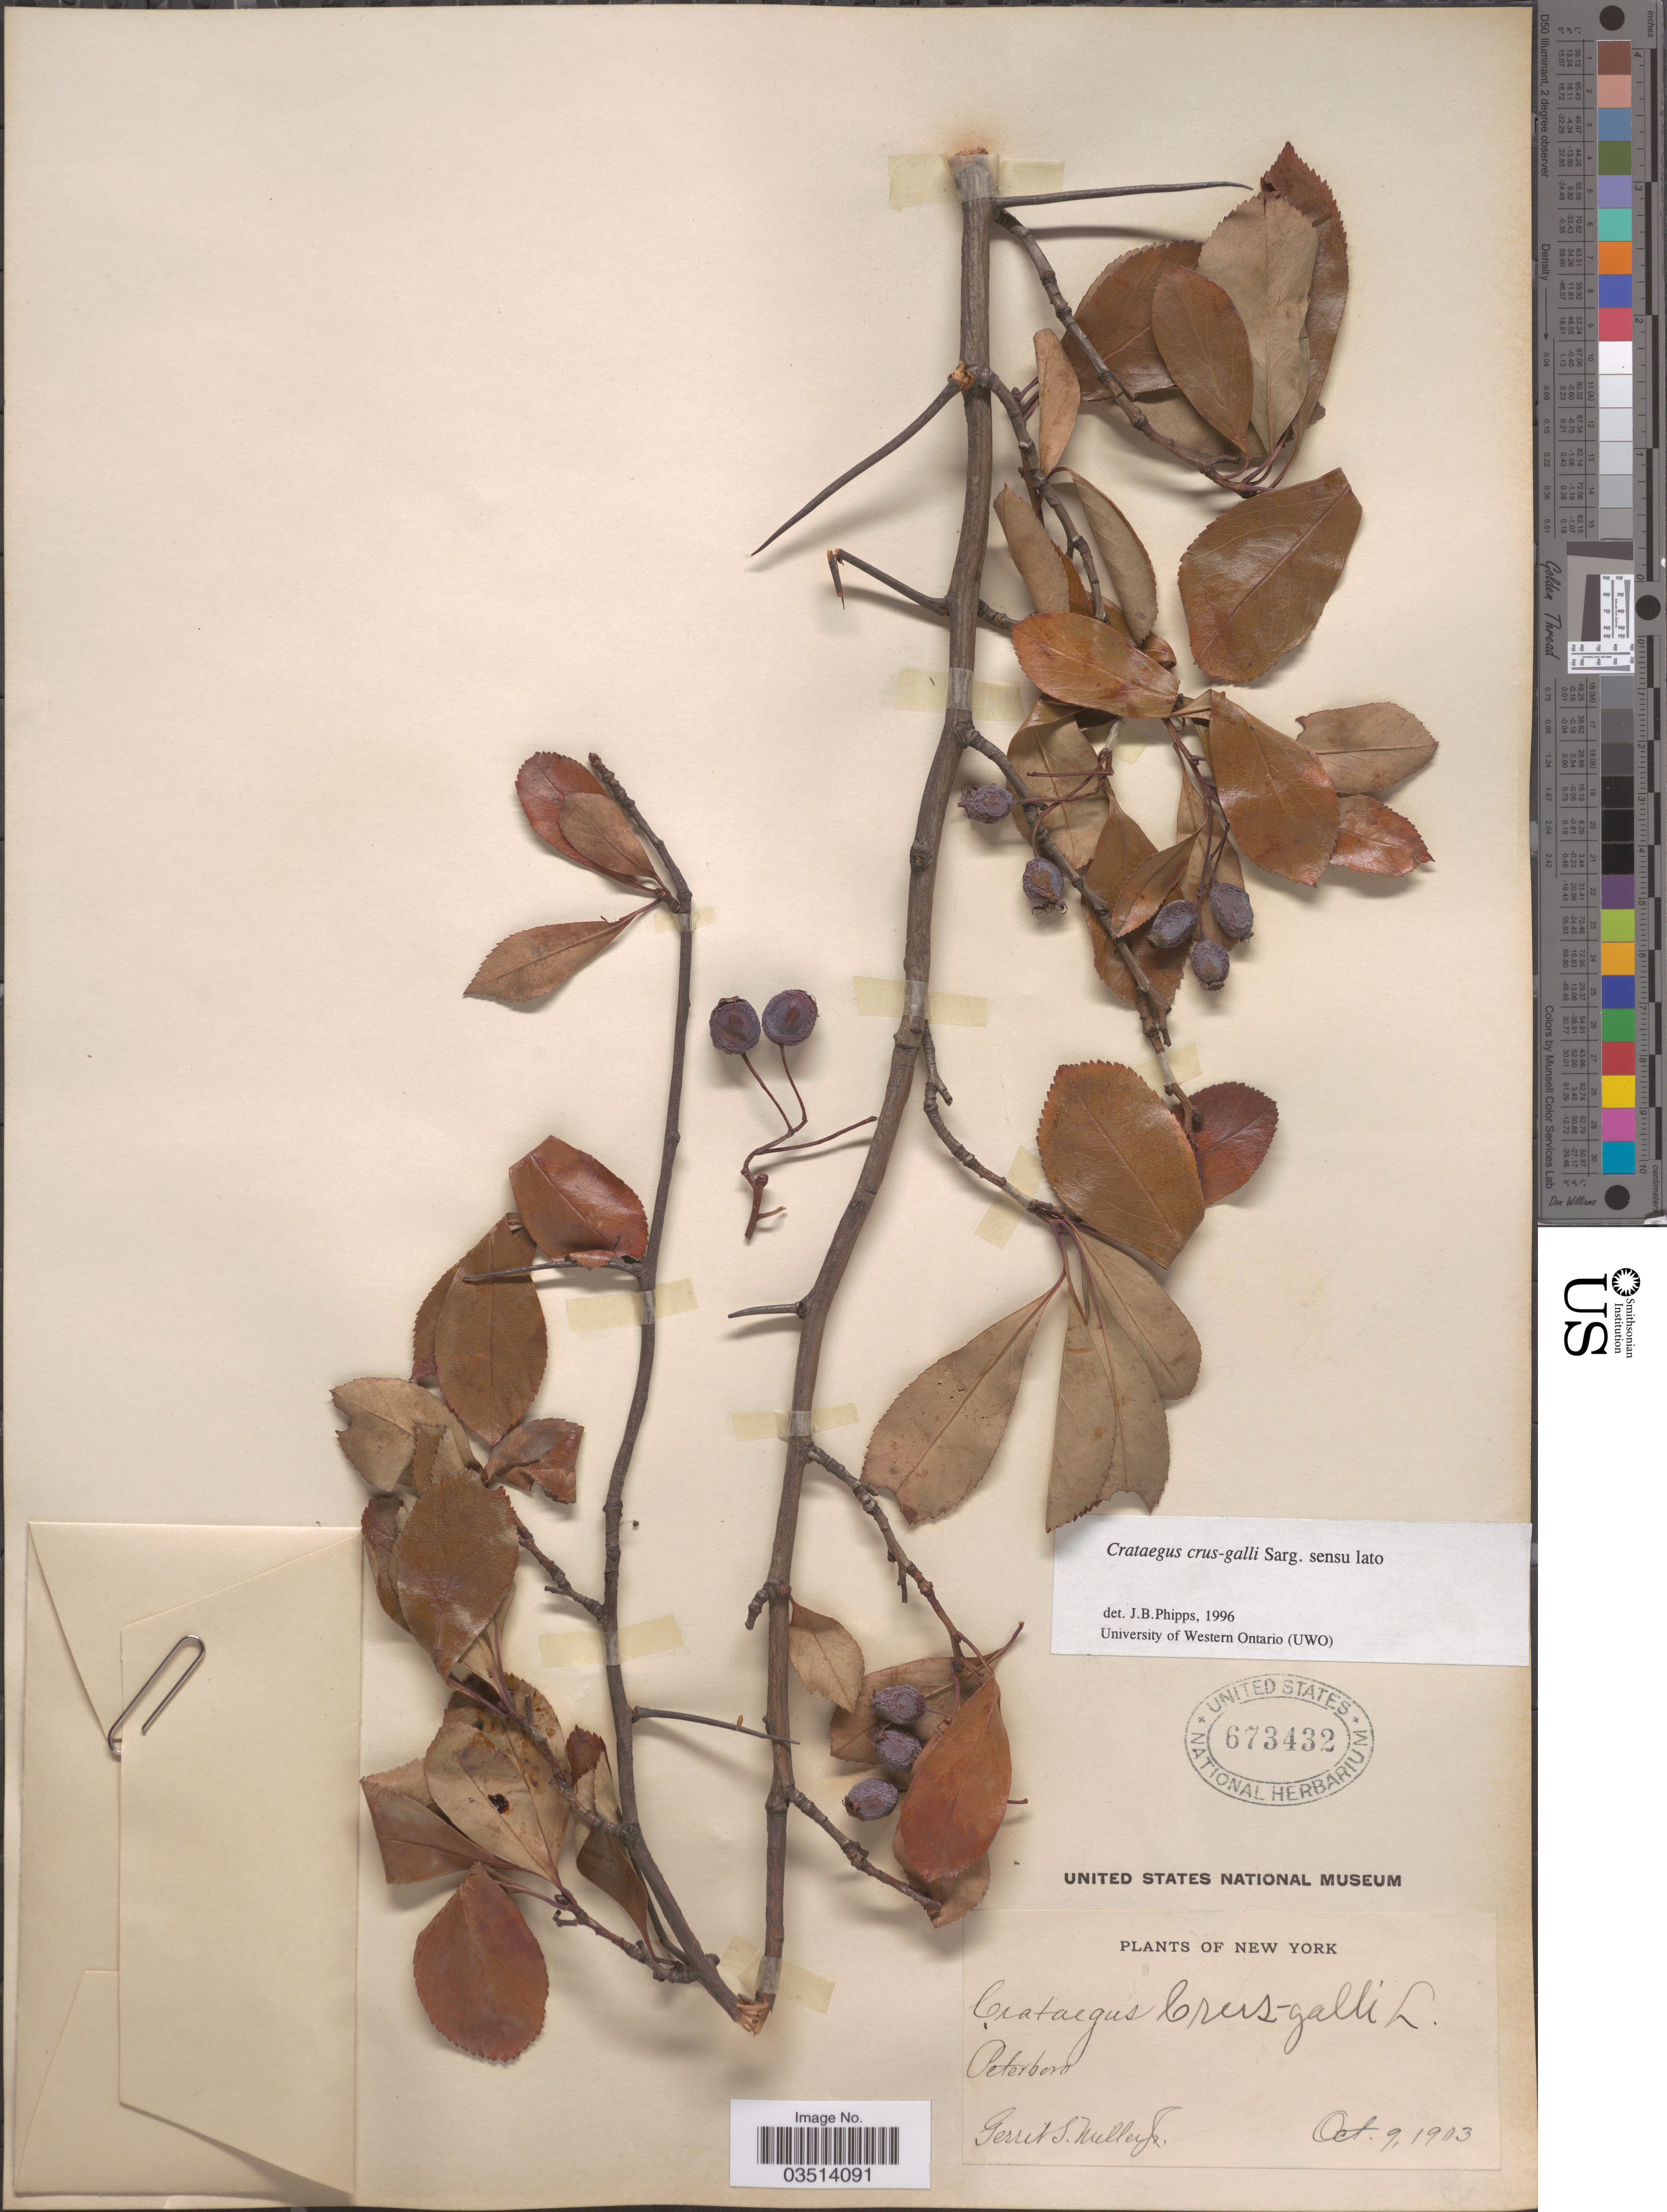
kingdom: Plantae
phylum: Tracheophyta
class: Magnoliopsida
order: Rosales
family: Rosaceae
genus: Crataegus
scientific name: Crataegus crus-galli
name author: L.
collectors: G. S. Miller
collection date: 1903-10-09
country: United States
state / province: New York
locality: Peterboro.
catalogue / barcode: US 673432